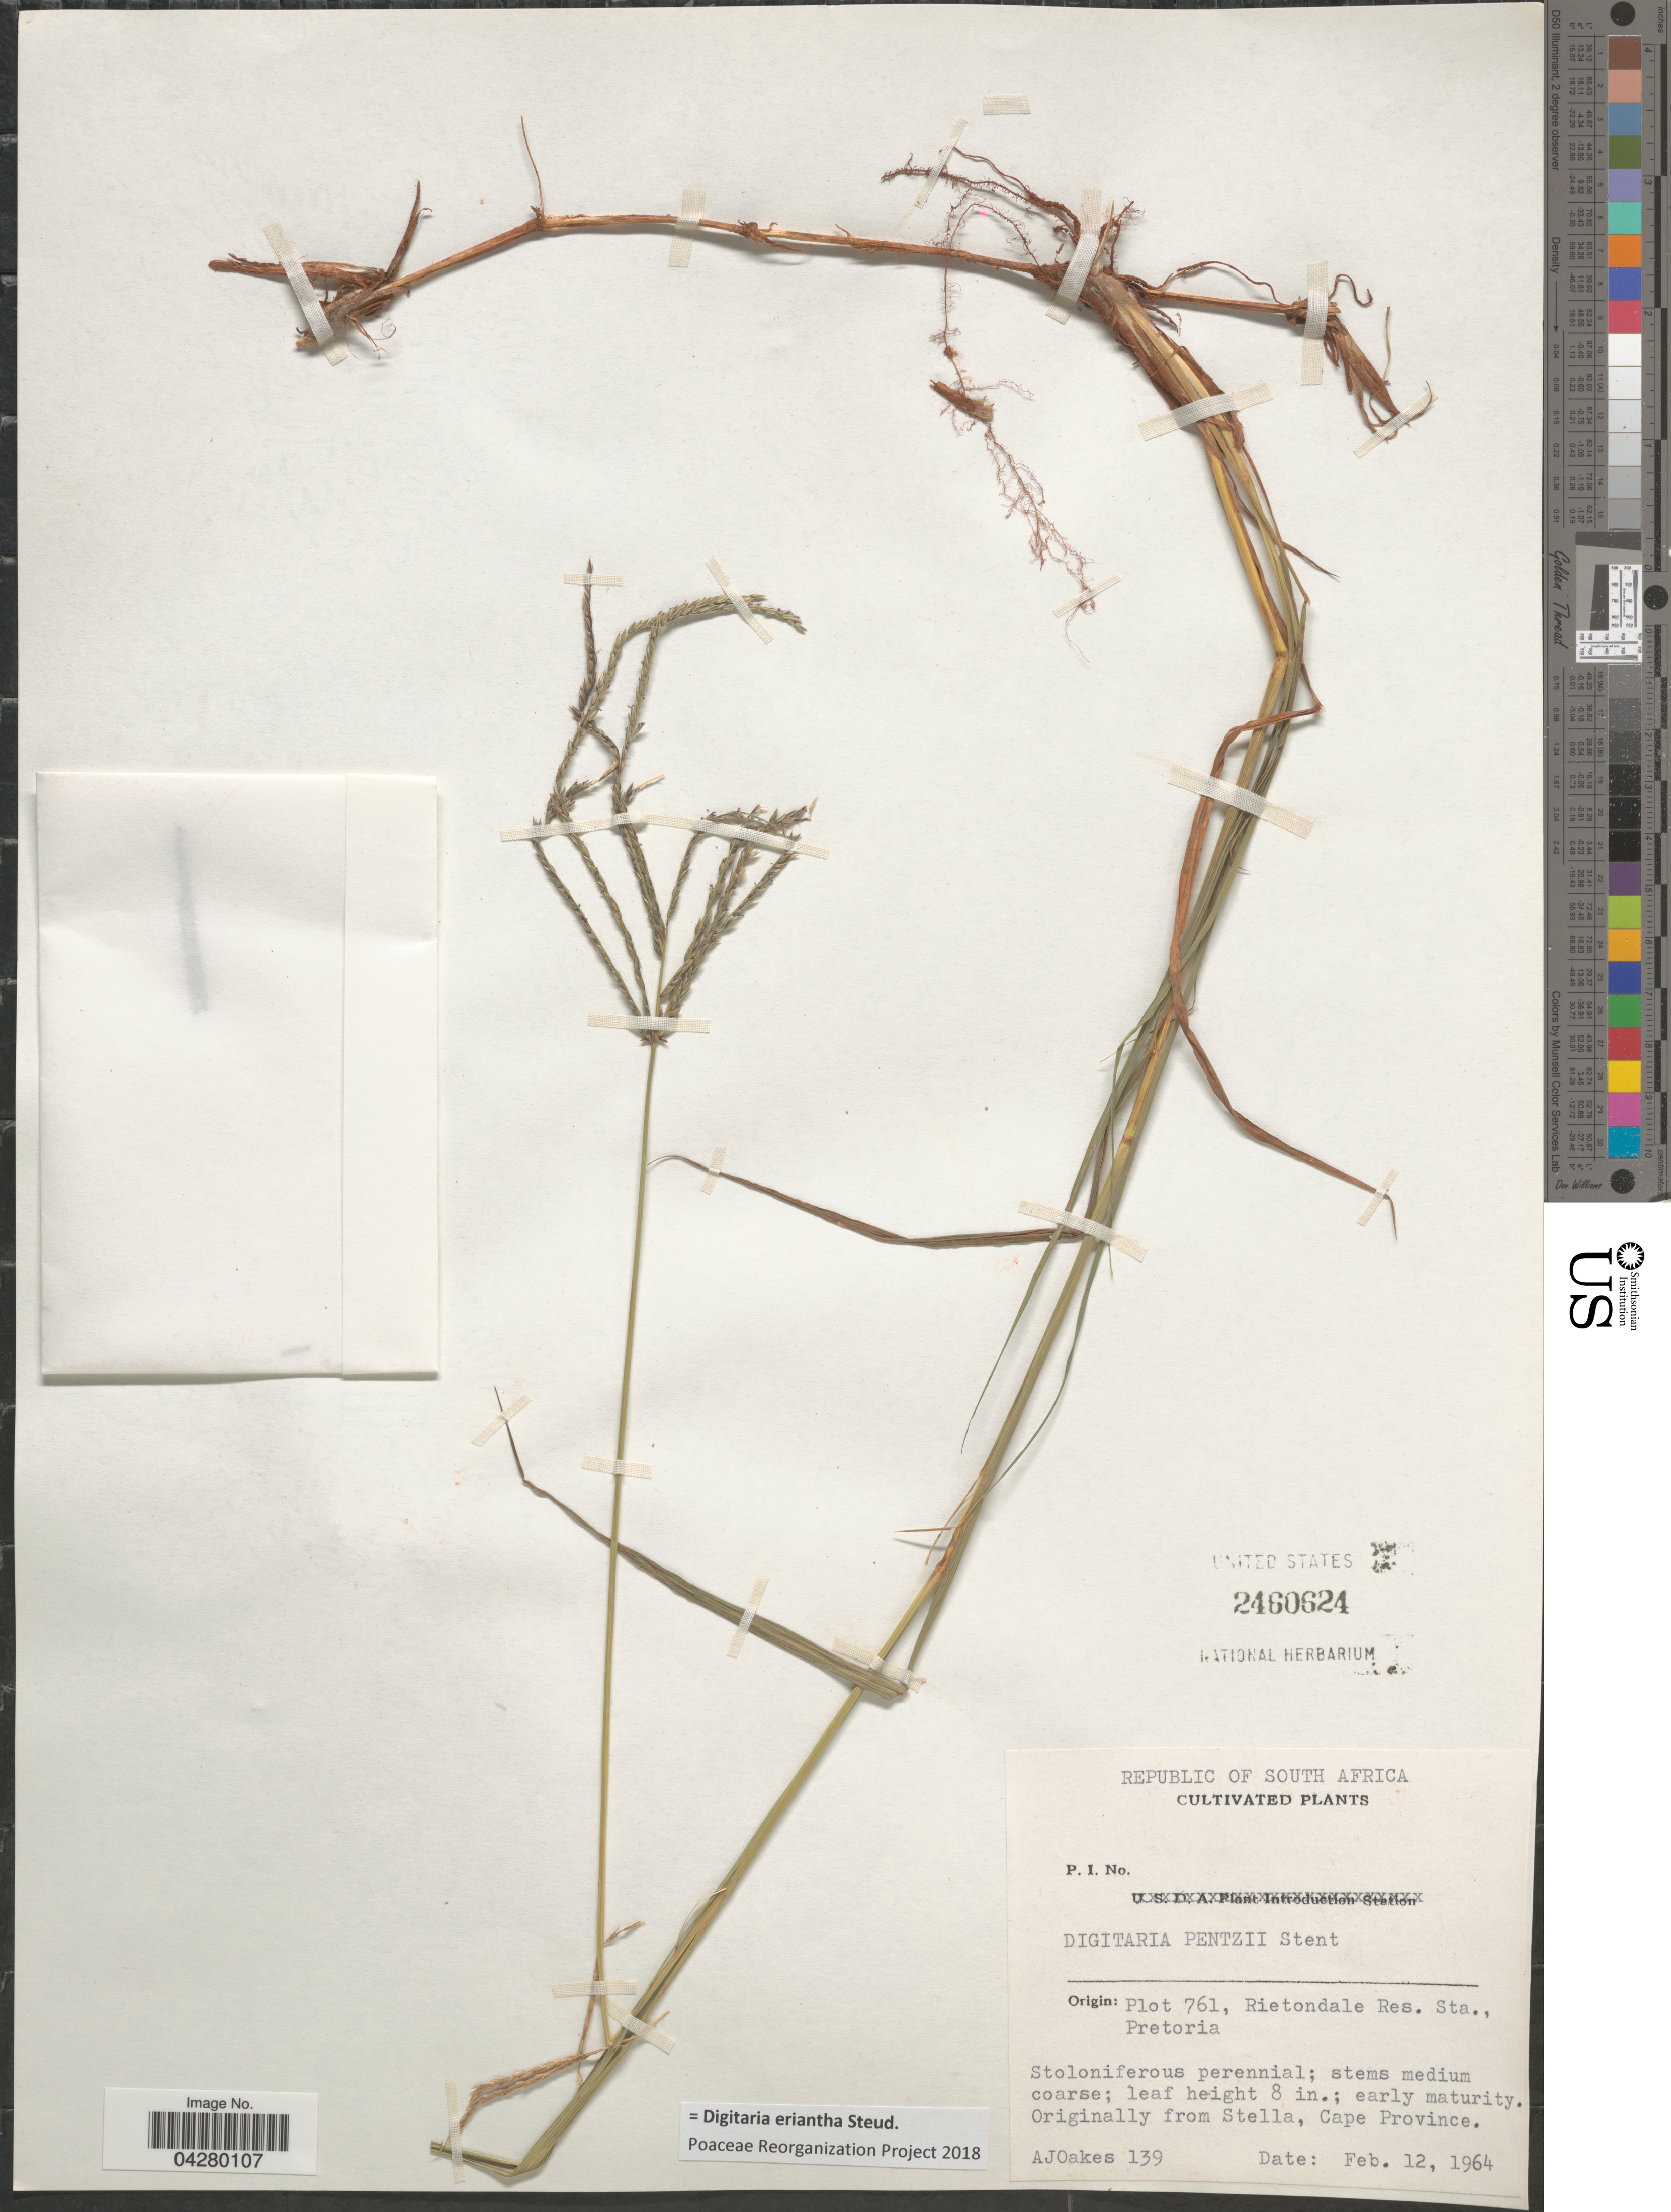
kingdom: Plantae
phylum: Tracheophyta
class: Liliopsida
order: Poales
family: Poaceae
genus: Digitaria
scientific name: Digitaria eriantha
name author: Steud.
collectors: A. Oakes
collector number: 139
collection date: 1964-02-12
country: South Africa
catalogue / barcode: US 2460624